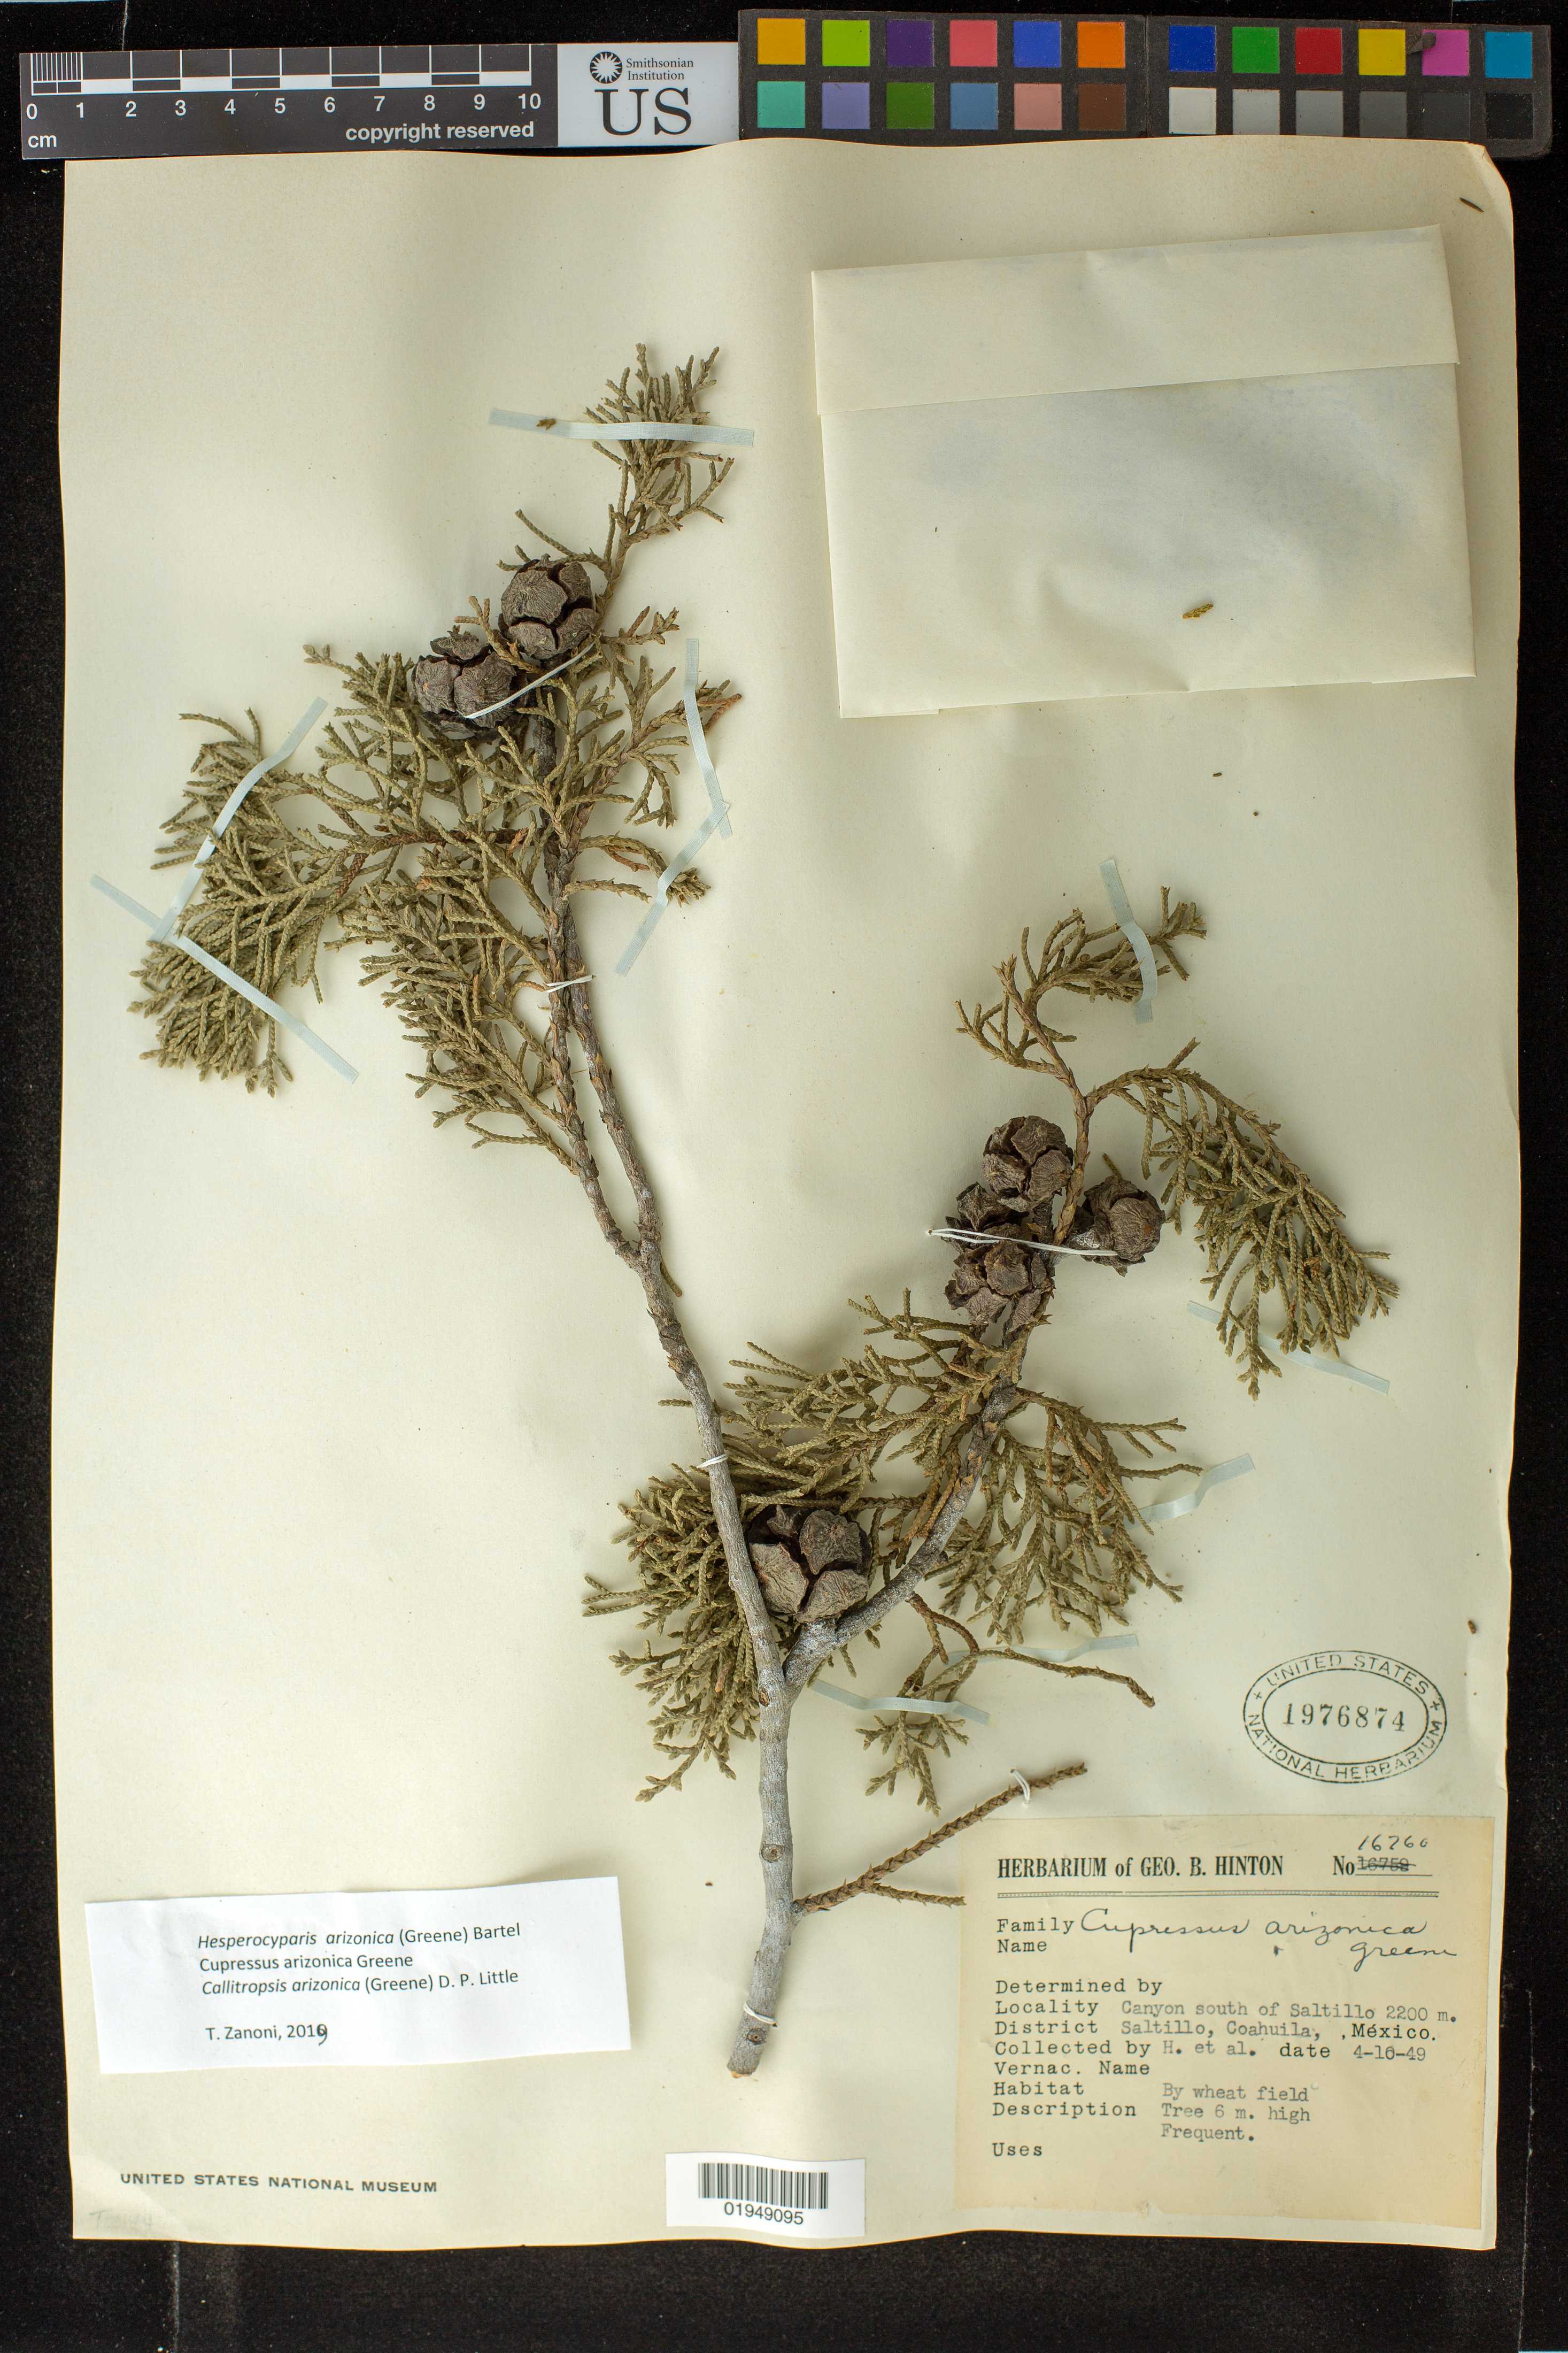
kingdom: Plantae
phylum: Tracheophyta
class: Pinopsida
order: Pinales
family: Cupressaceae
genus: Hesperocyparis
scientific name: Hesperocyparis arizonica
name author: (Greene) Bartel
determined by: Zanoni, T. A., (NY), New York Botanical Garden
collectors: G. B. Hinton & et al.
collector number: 16760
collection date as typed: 4-16-49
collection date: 1949-04-16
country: Mexico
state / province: Coahuila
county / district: Saltillo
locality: Canyon south of Saltillo, District Saltillo, Coahuila.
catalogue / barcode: US 1976874